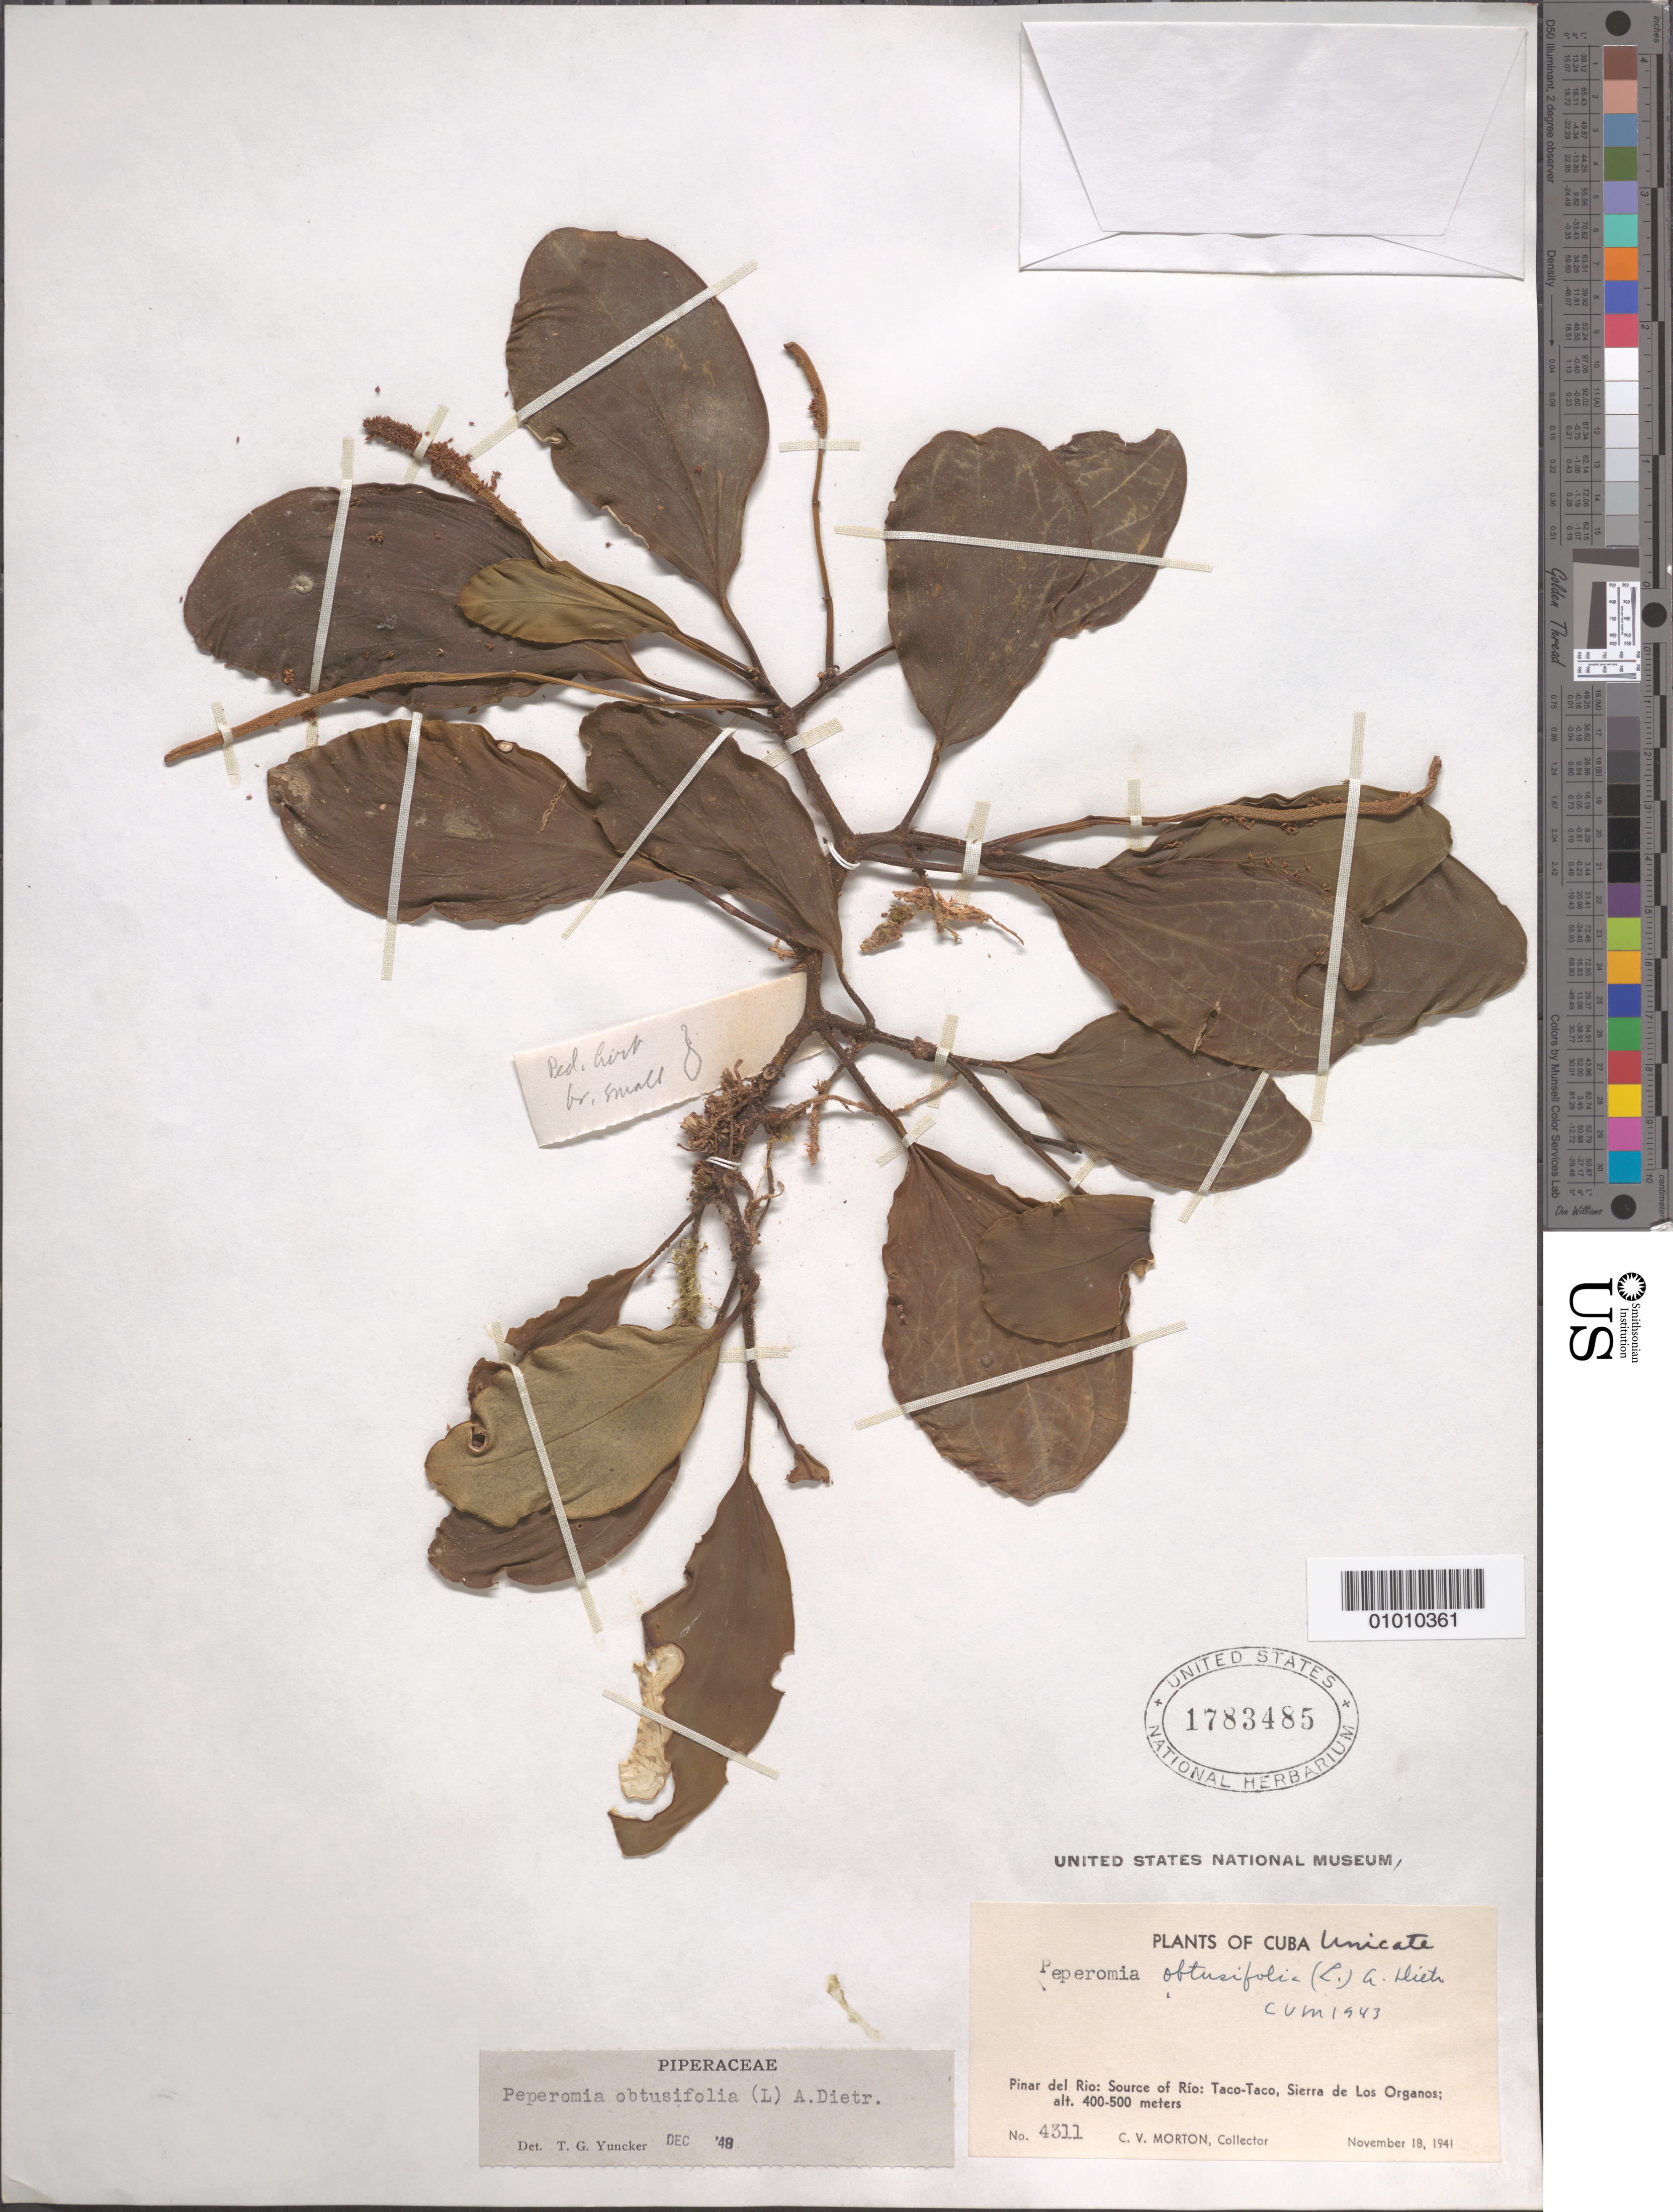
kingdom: Plantae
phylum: Tracheophyta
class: Magnoliopsida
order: Piperales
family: Piperaceae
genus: Peperomia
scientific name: Peperomia oblanceolata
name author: Trel.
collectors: C. V. Morton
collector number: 4311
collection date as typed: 18 Nov 1941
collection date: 1941-11-18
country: Cuba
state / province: Pinar del Rio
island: Cuba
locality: Pinar del Rio: Source of Rio: Taco-Taco, Sierra de Los Organos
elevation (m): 400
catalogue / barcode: US 1783485